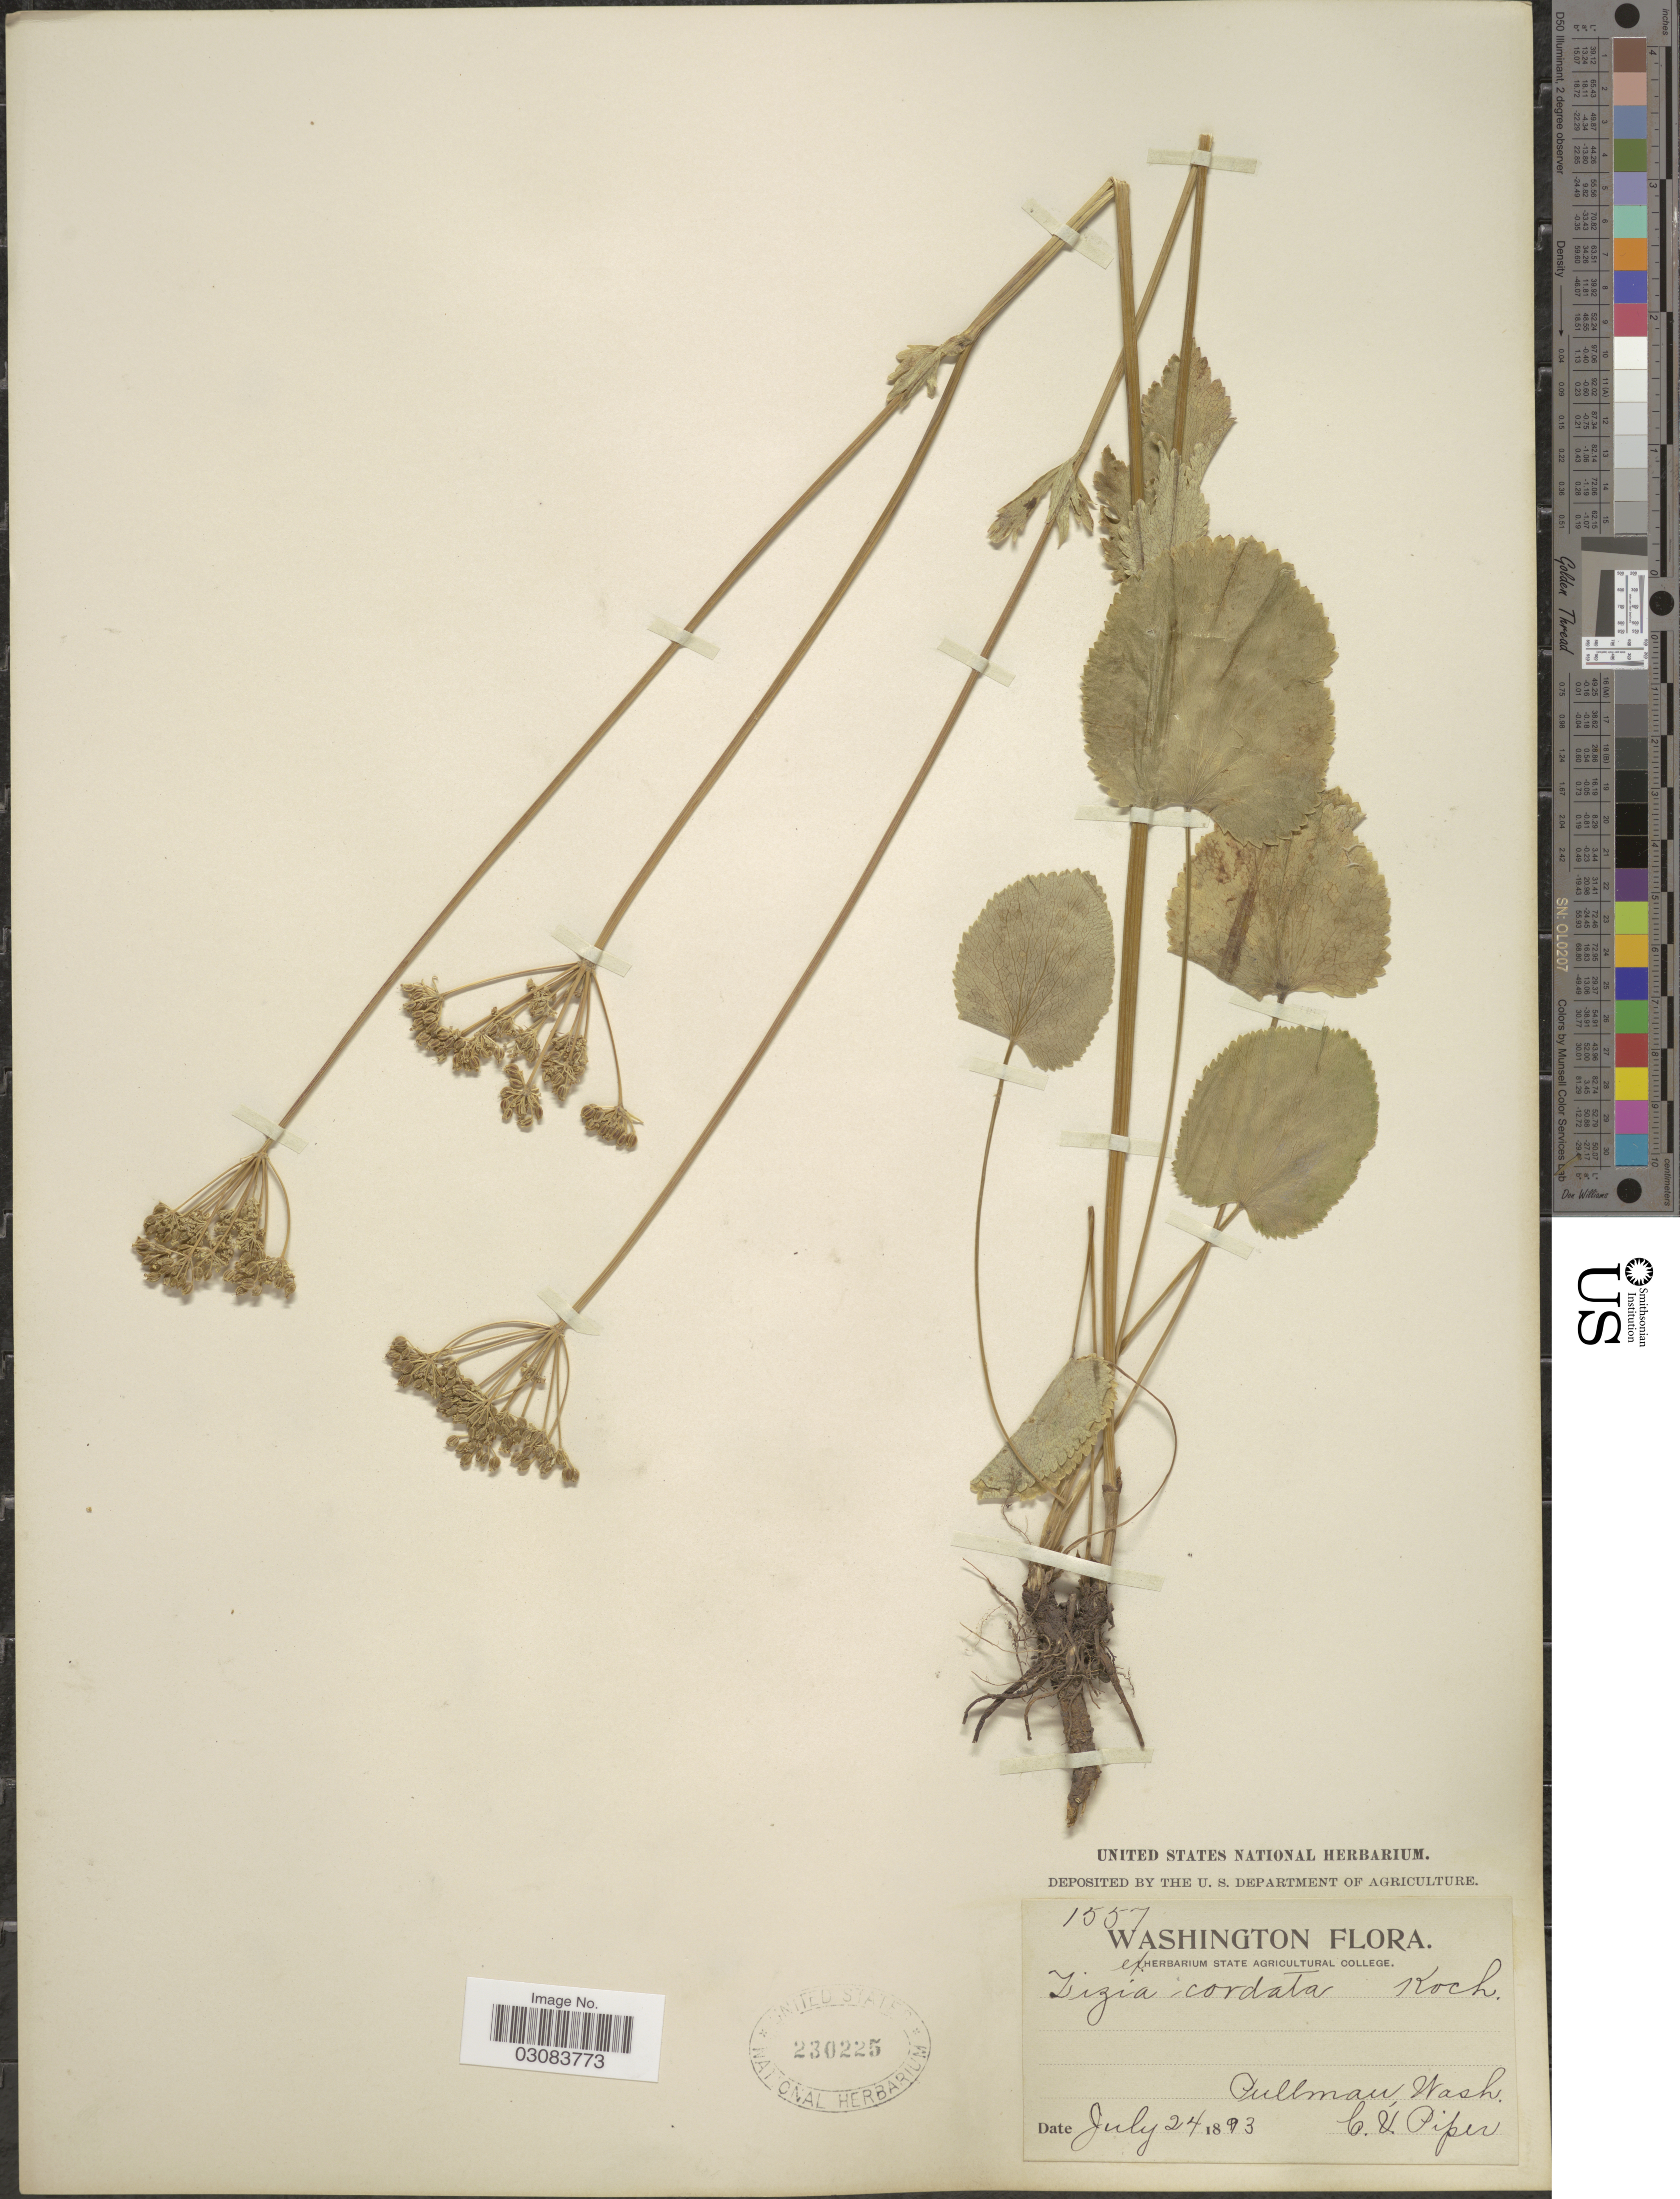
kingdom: Plantae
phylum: Tracheophyta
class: Magnoliopsida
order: Apiales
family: Apiaceae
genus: Zizia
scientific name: Zizia aptera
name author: (A. Gray) Fernald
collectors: C. V. Piper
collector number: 1557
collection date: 1893-07-24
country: United States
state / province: Washington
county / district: Whitman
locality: Pullman.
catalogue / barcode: US 230225